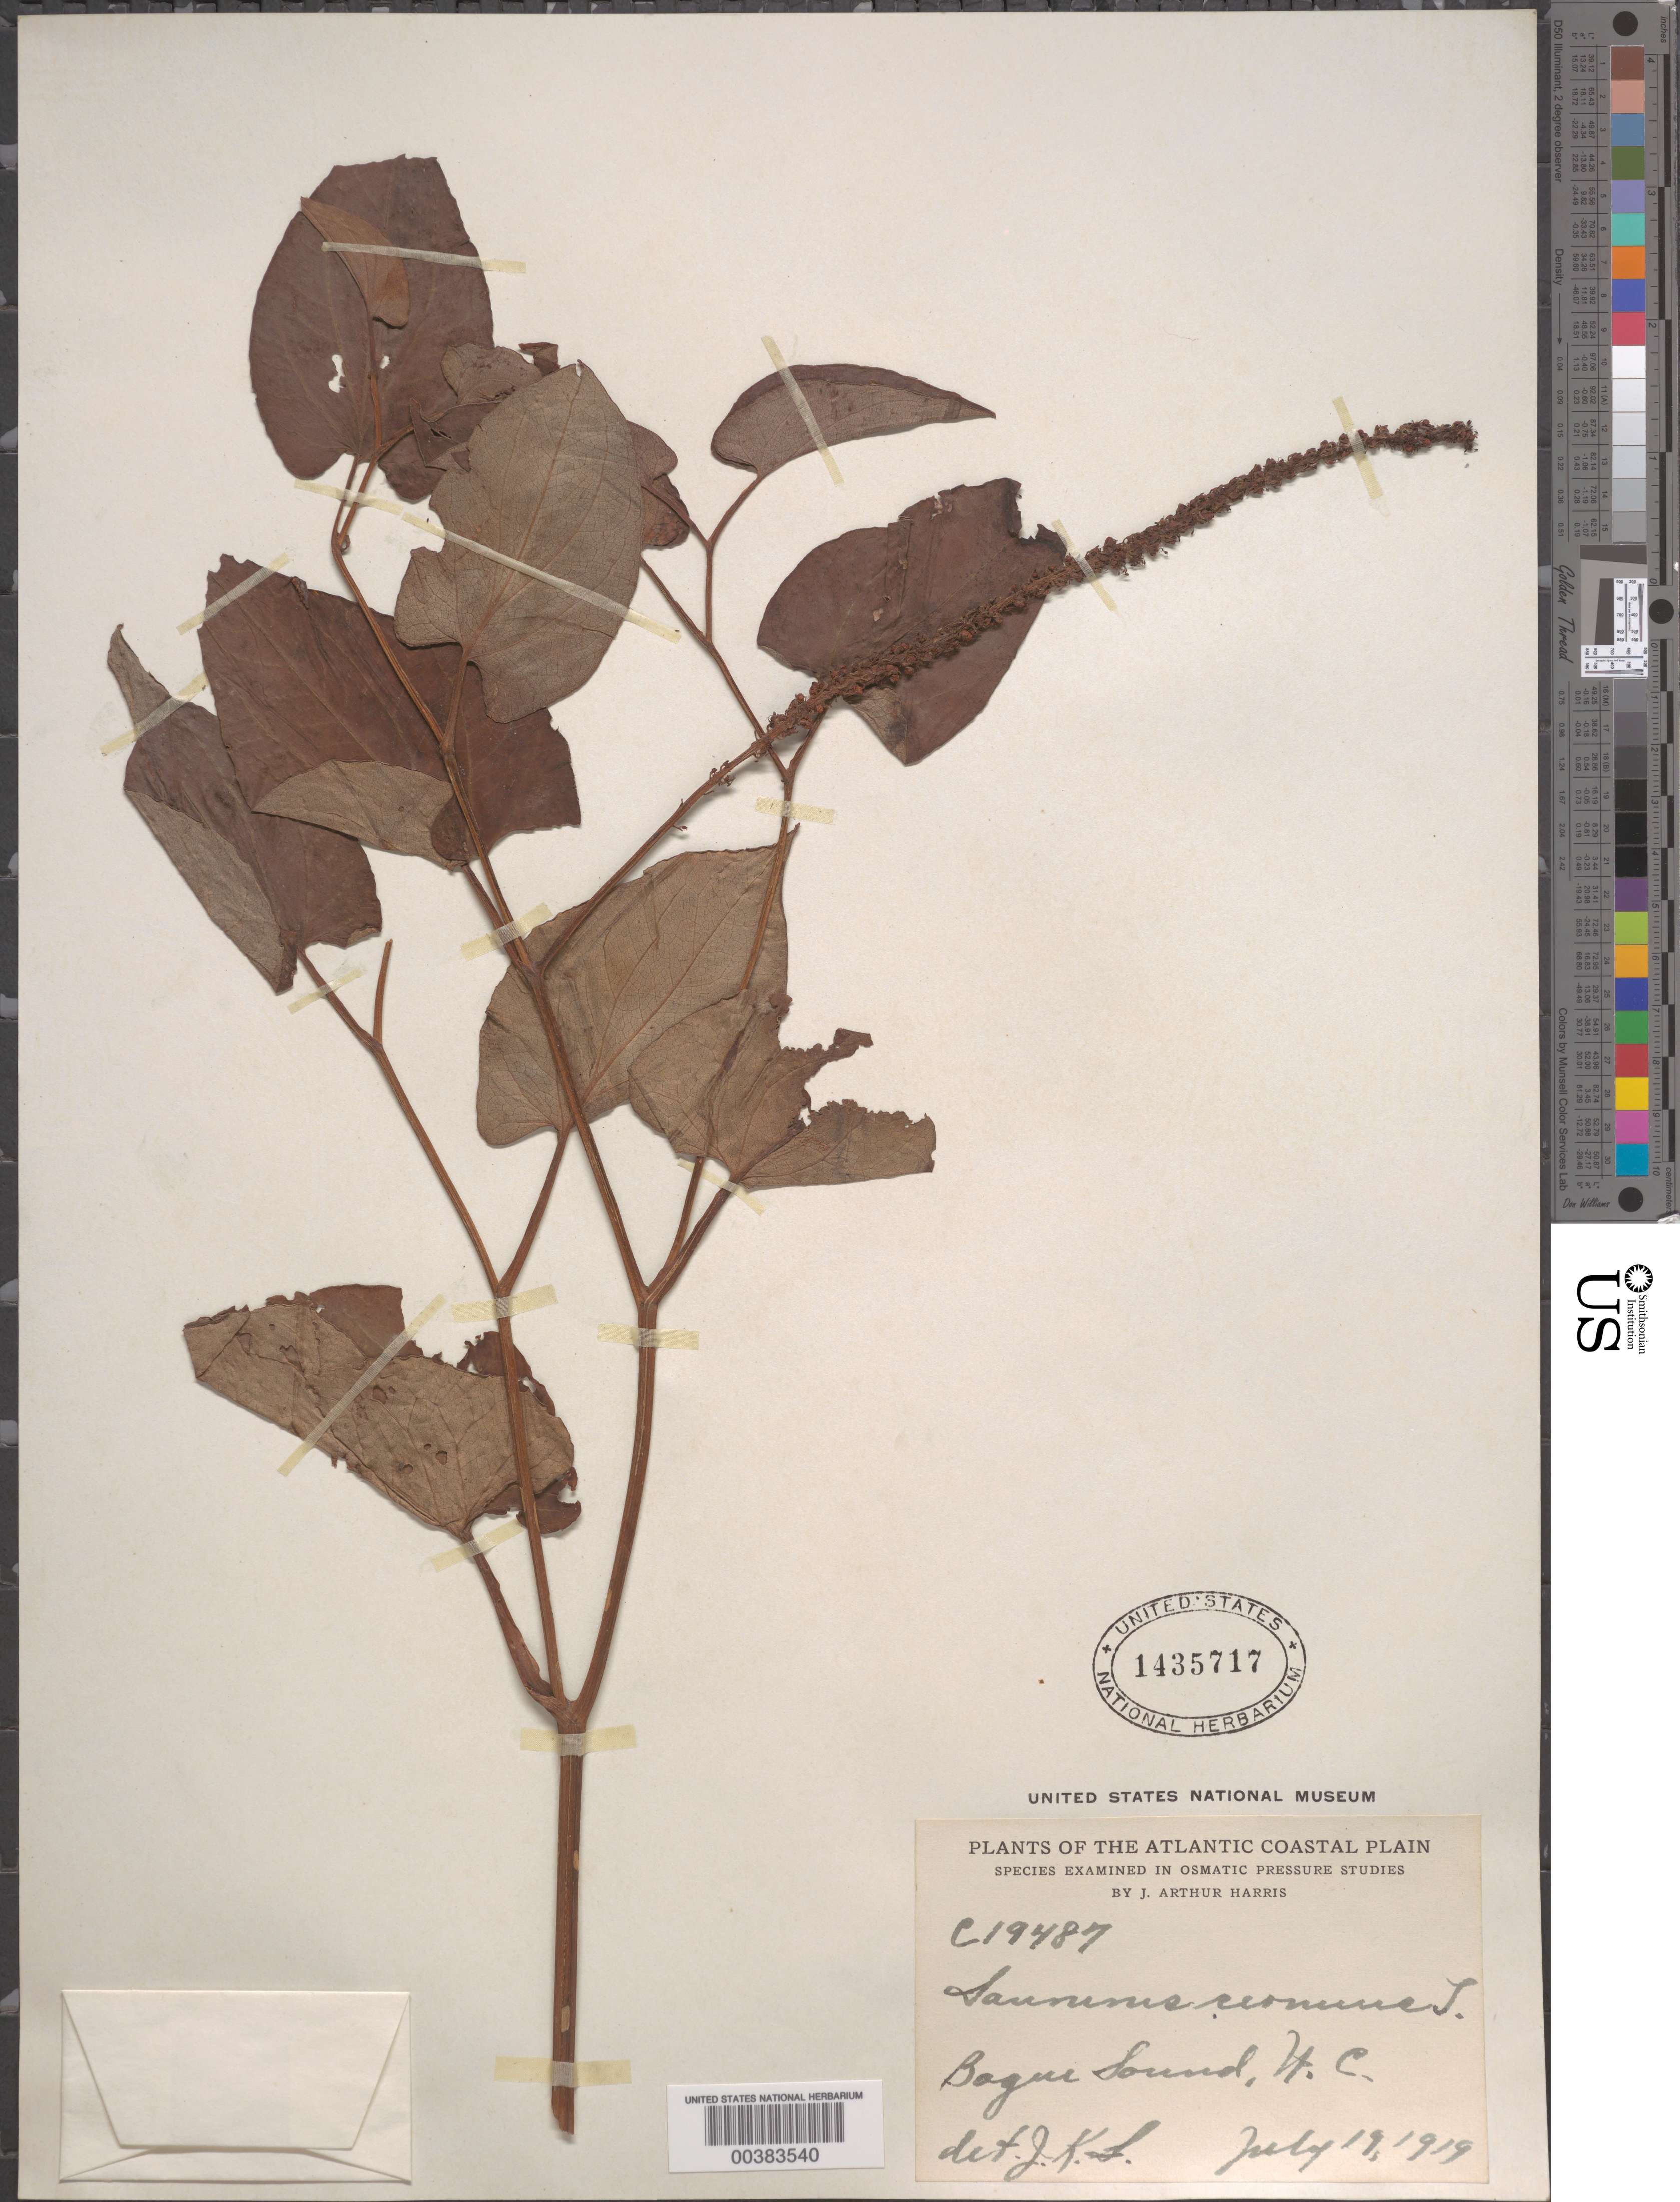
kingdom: Plantae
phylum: Tracheophyta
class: Magnoliopsida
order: Piperales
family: Saururaceae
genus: Saururus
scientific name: Saururus cernuus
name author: L.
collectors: J. A. Harris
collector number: C19487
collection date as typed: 19 Jul 1919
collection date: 1919-07-19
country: United States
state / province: North Carolina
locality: Bagui sound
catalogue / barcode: US 1435717